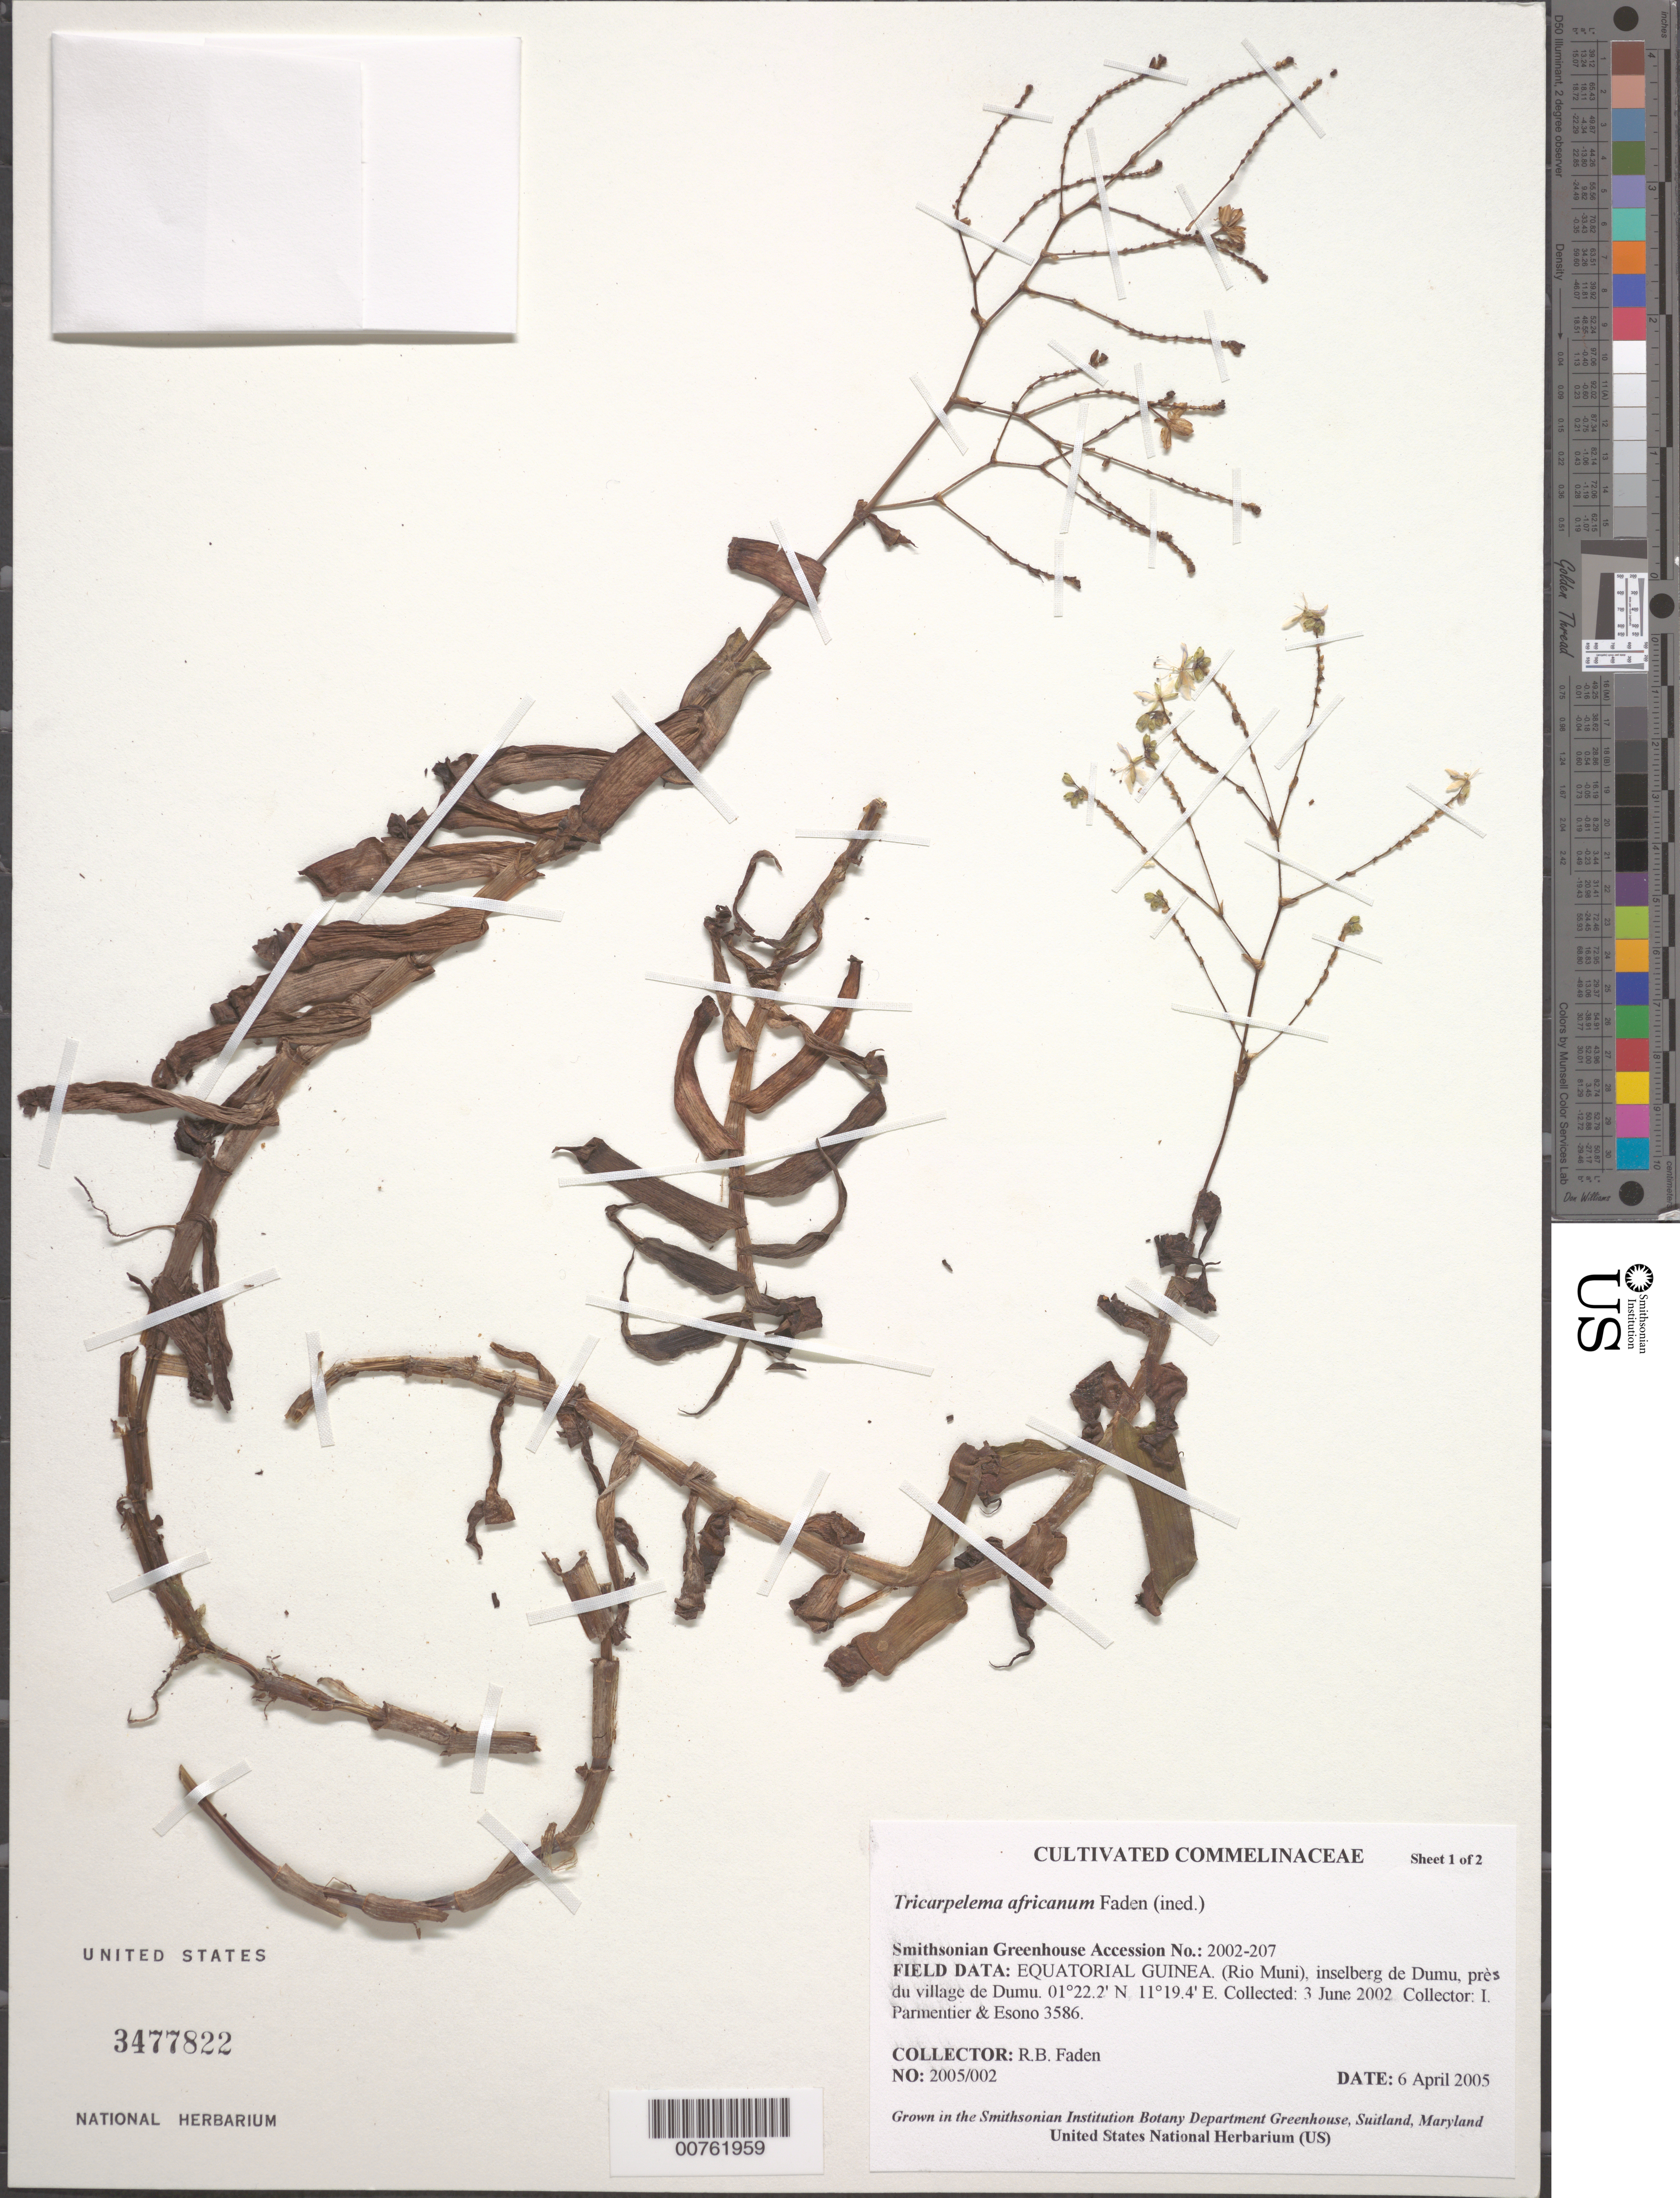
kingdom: Plantae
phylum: Tracheophyta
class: Liliopsida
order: Commelinales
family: Commelinaceae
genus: Tricarpelema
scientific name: Tricarpelema africanum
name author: Faden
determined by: Faden, Robert B., (US), Smithsonian Institution - National Museum of Natural History (UNITED STATES)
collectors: R. B. Faden et al.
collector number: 2005/002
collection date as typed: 06 Apr 2005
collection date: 2005-04-06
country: Equatorial Guinea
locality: Grown in the Smithsonian Institution Botany Department Greenhouse, Suitland, MD. SI #2002-207. Original collectors: I.Parmentier & Esono 3586. Sheet 1 of 2.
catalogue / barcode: US 3477822